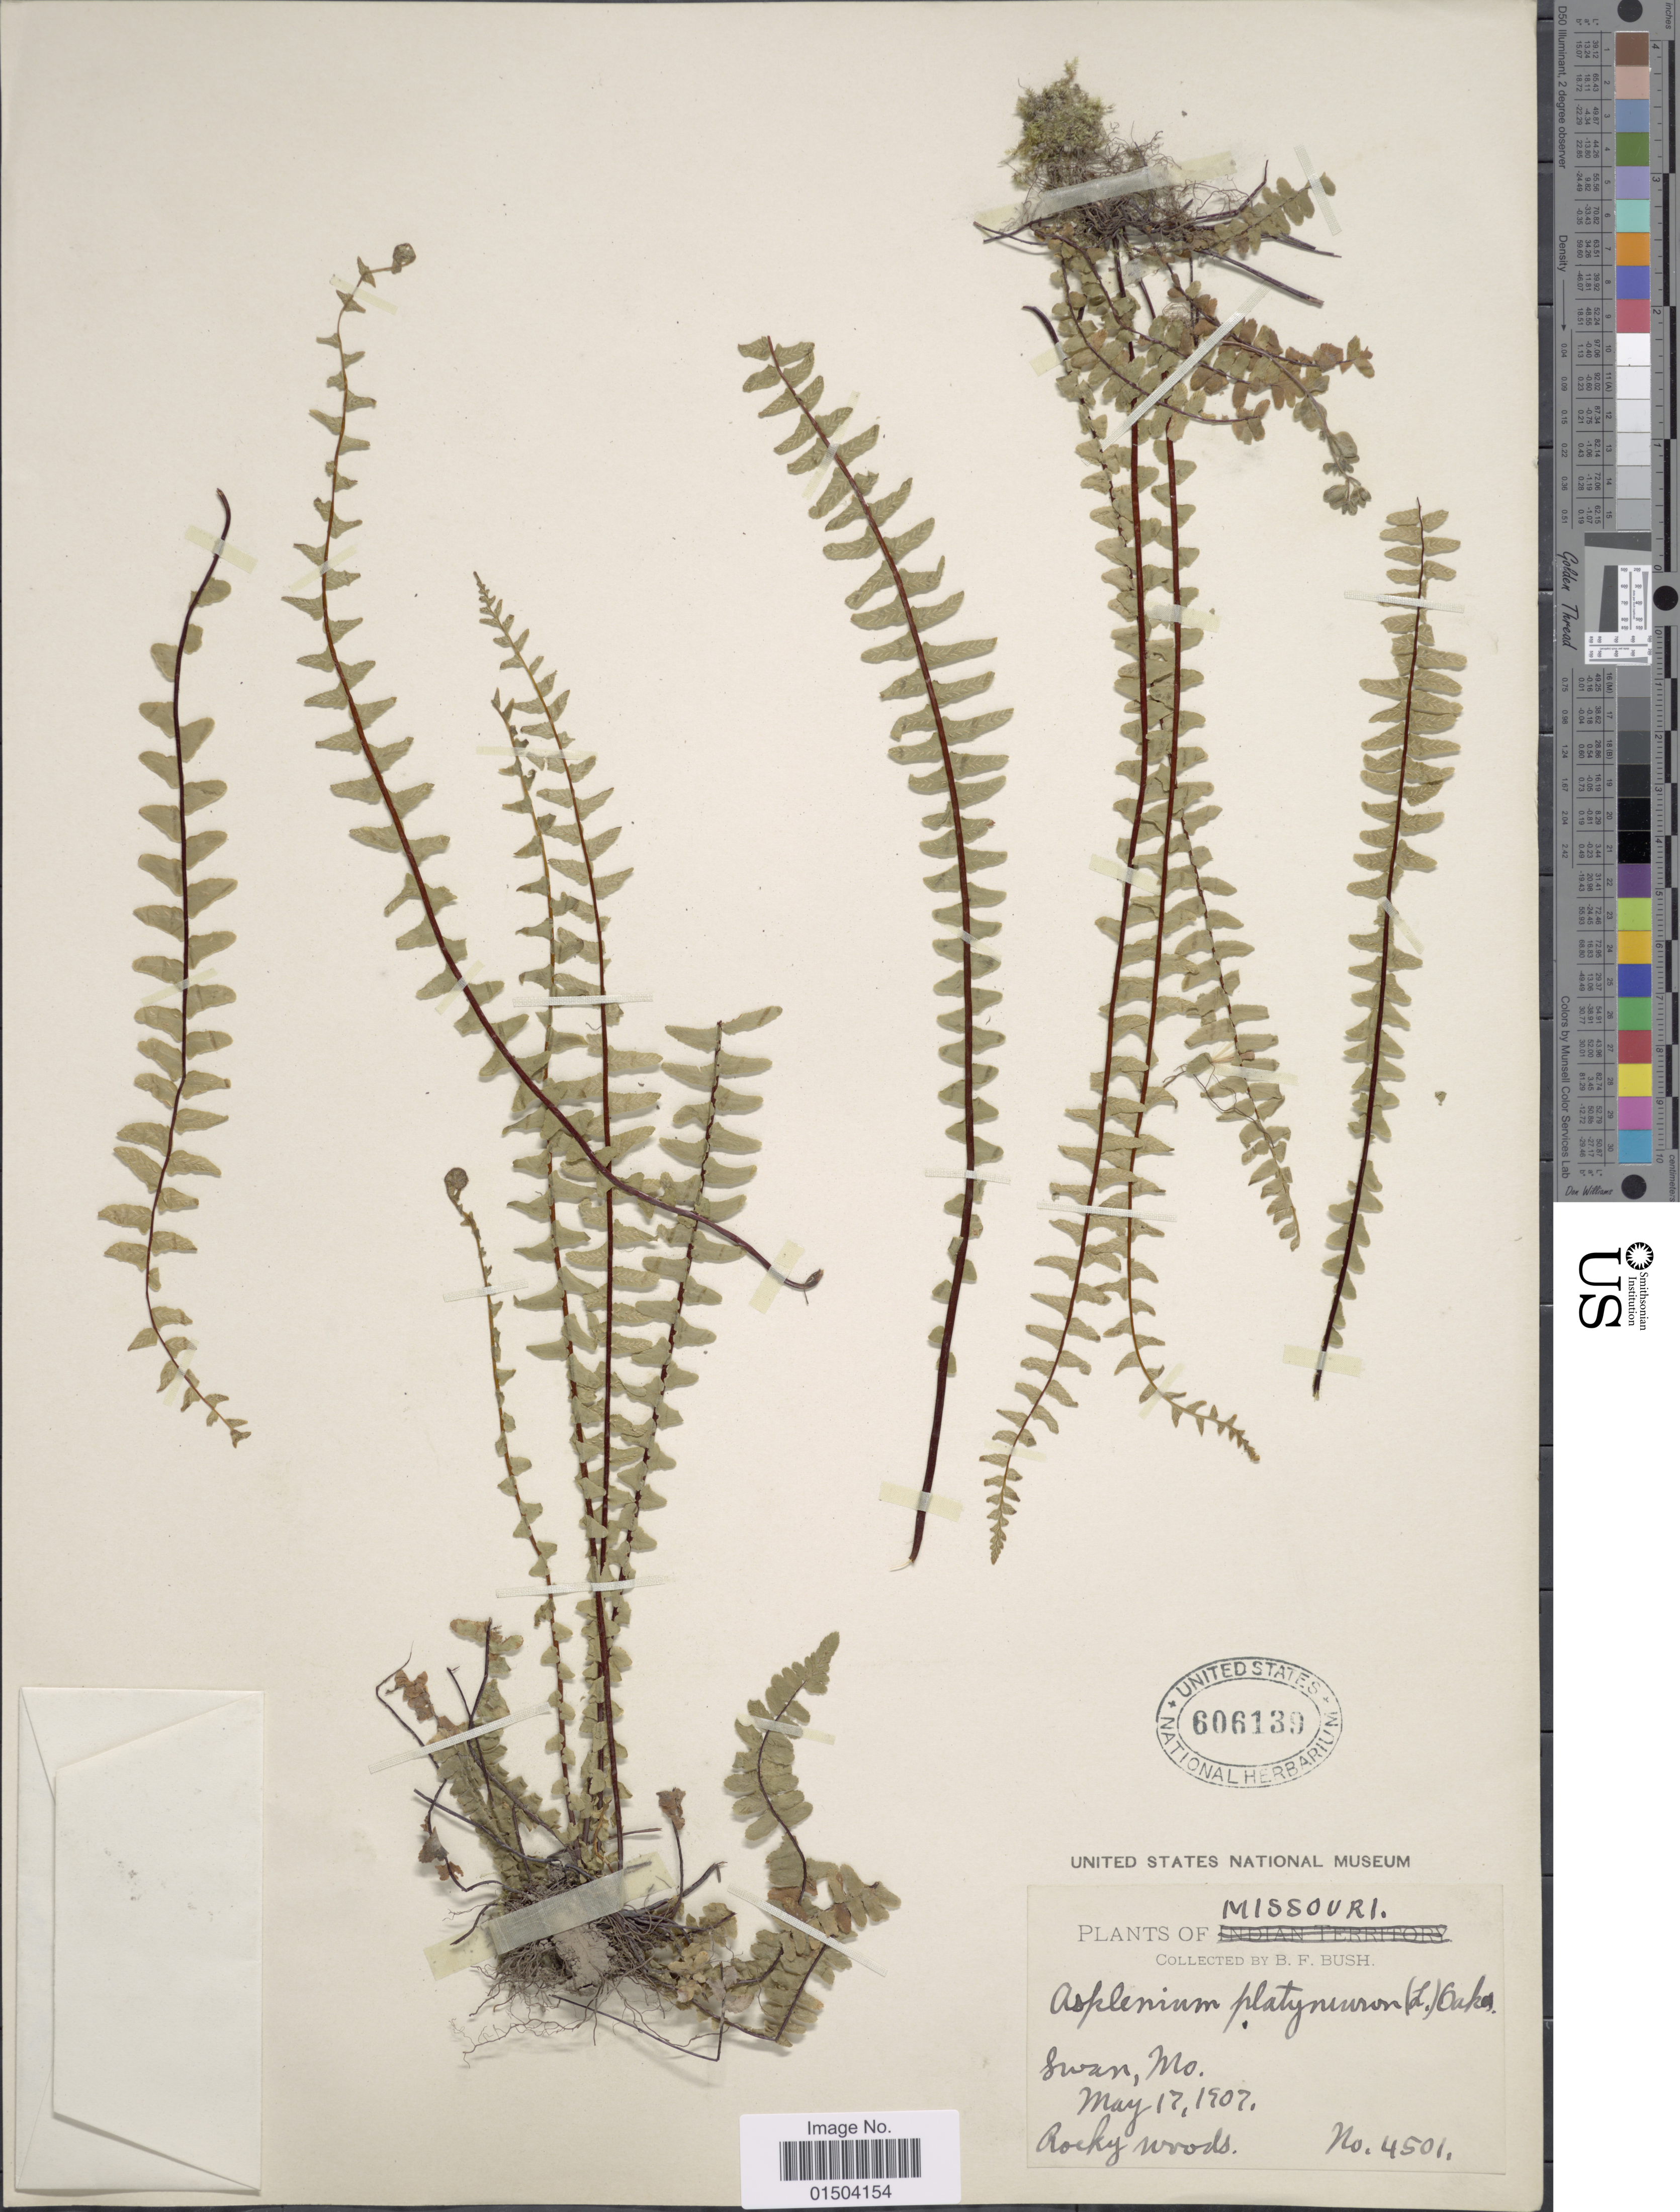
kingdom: Plantae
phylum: Tracheophyta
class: Polypodiopsida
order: Polypodiales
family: Aspleniaceae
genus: Asplenium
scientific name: Asplenium platyneuron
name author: (L.) Britton, Stearns & Poggenb.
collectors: B. F. Bush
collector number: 4501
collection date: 1907-05-17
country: United States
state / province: Missouri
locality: Swan.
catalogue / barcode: US 606139